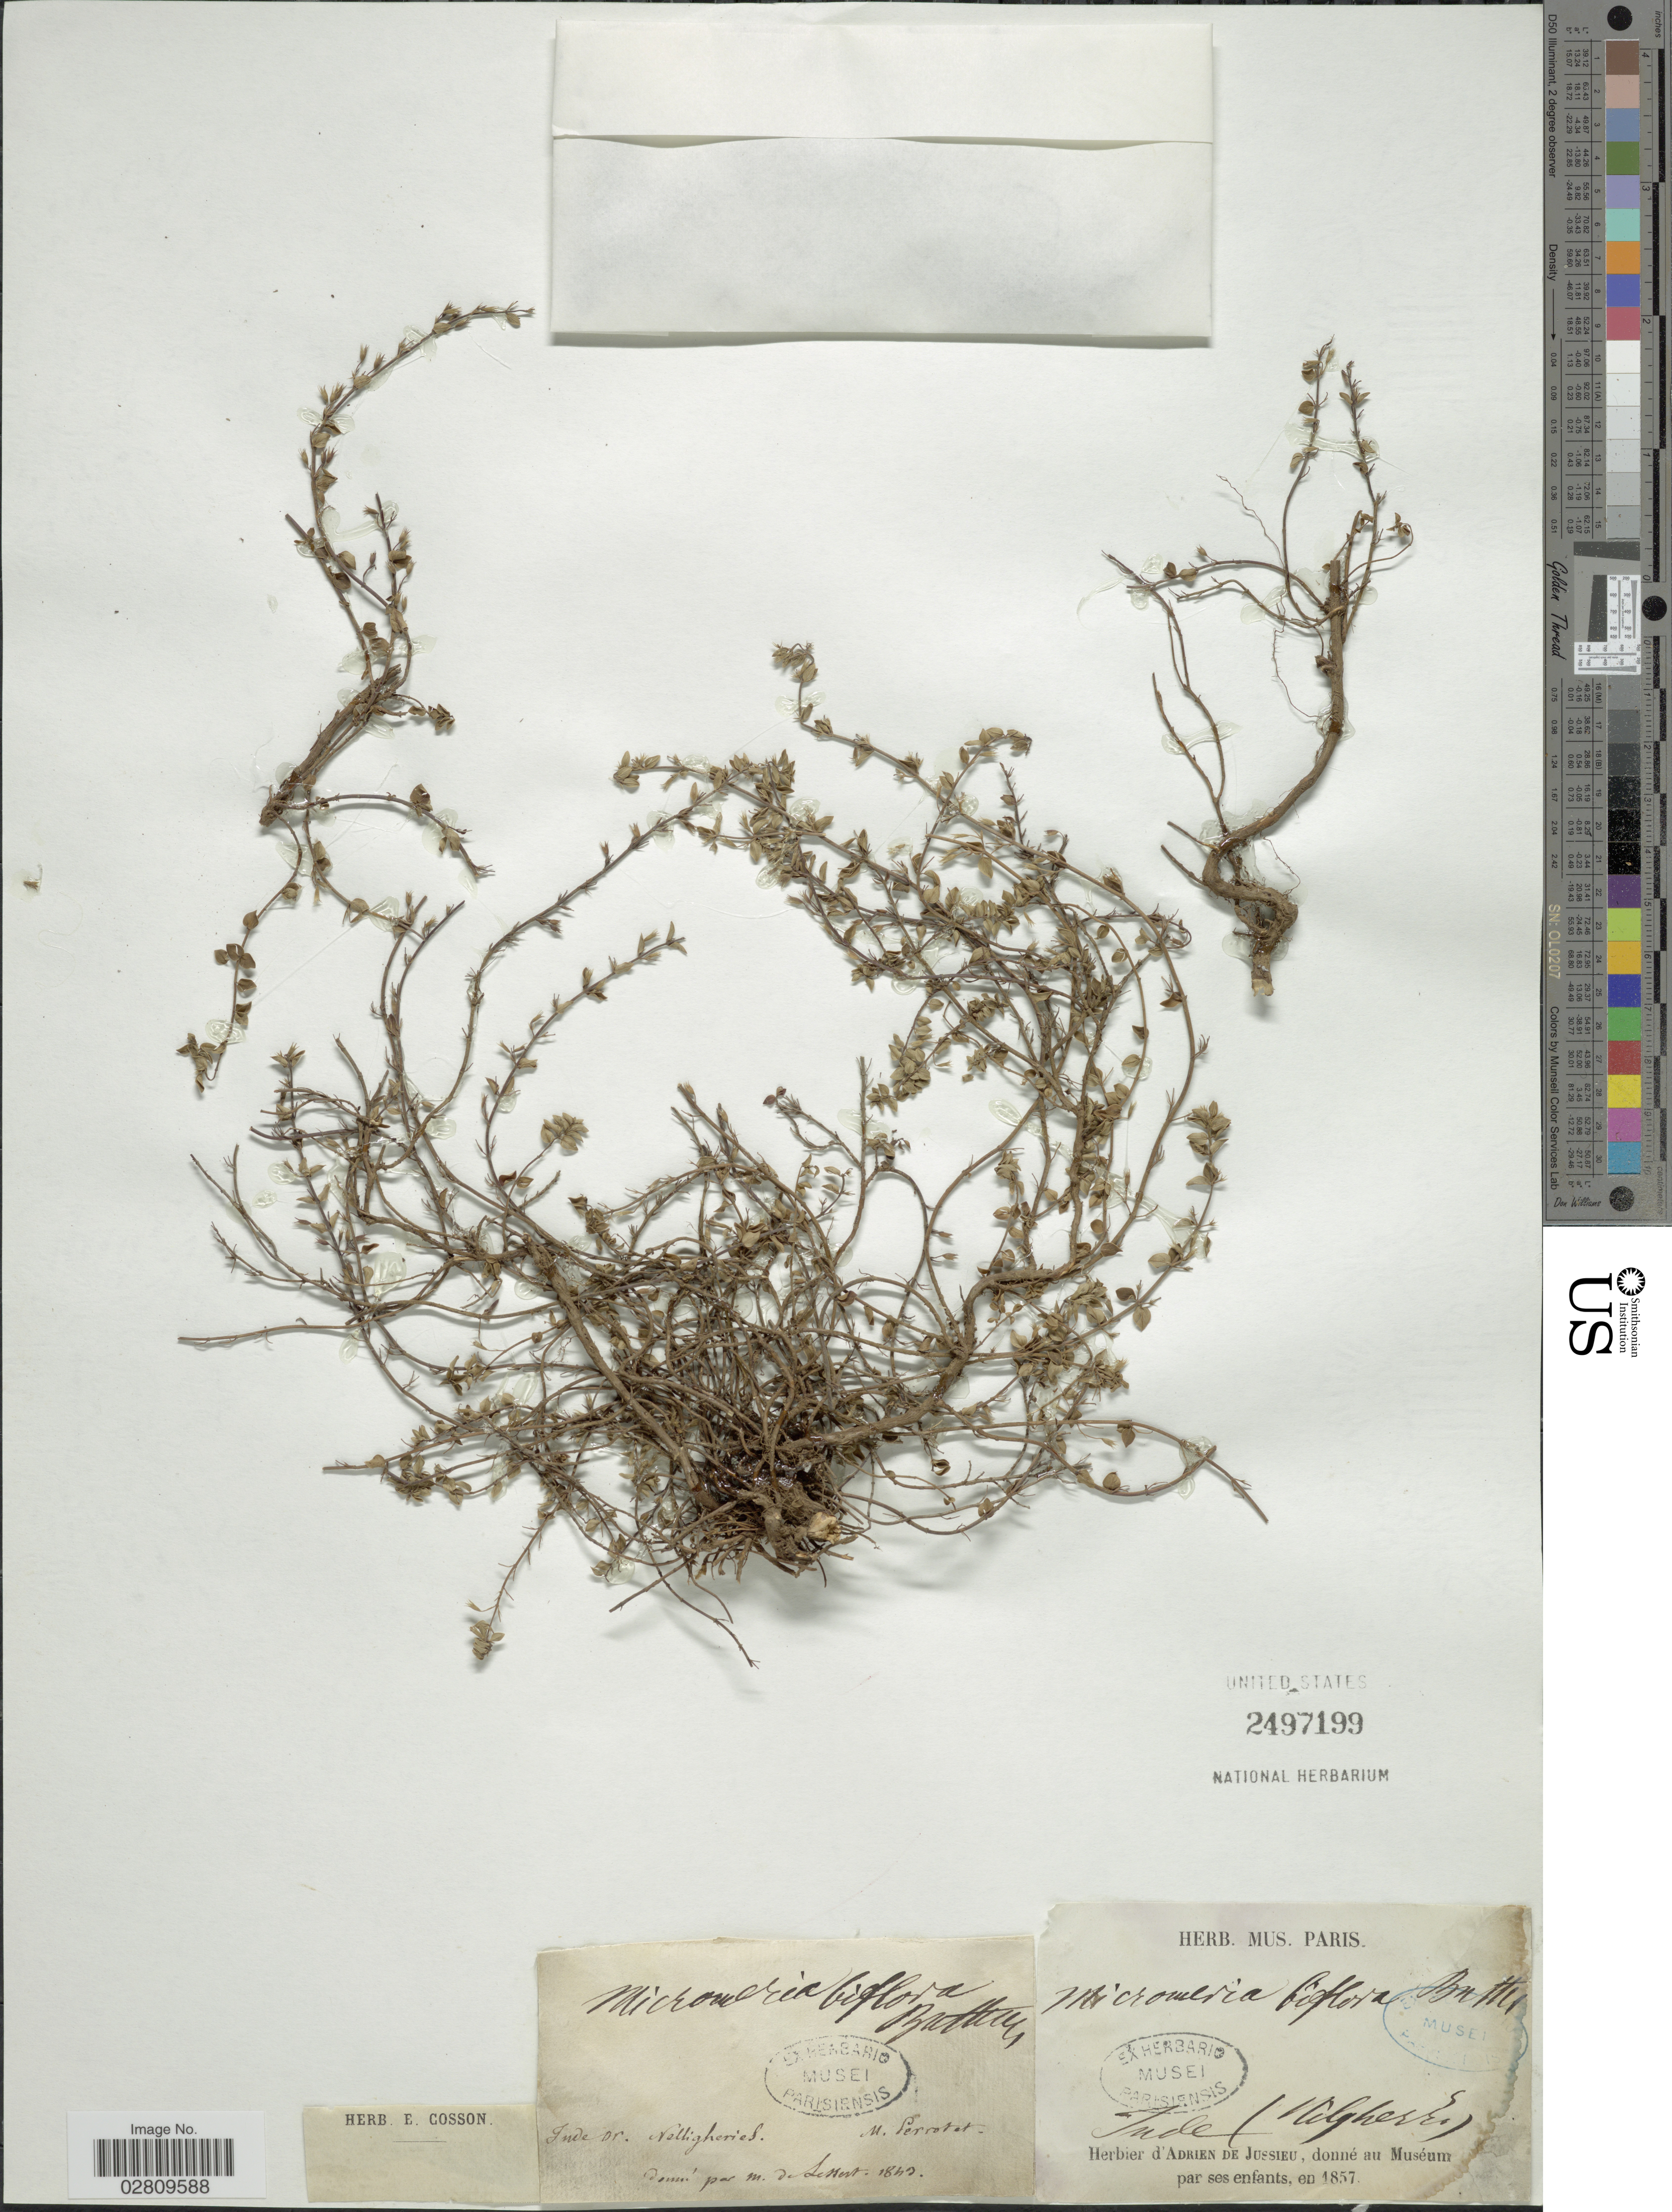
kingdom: Plantae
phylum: Tracheophyta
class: Magnoliopsida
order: Lamiales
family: Lamiaceae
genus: Micromeria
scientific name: Micromeria biflora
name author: (Buch.-Ham. ex D. Don) Benth.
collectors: M. Perrotet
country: India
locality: Inde or. Nalligheries.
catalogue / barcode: US 2497199